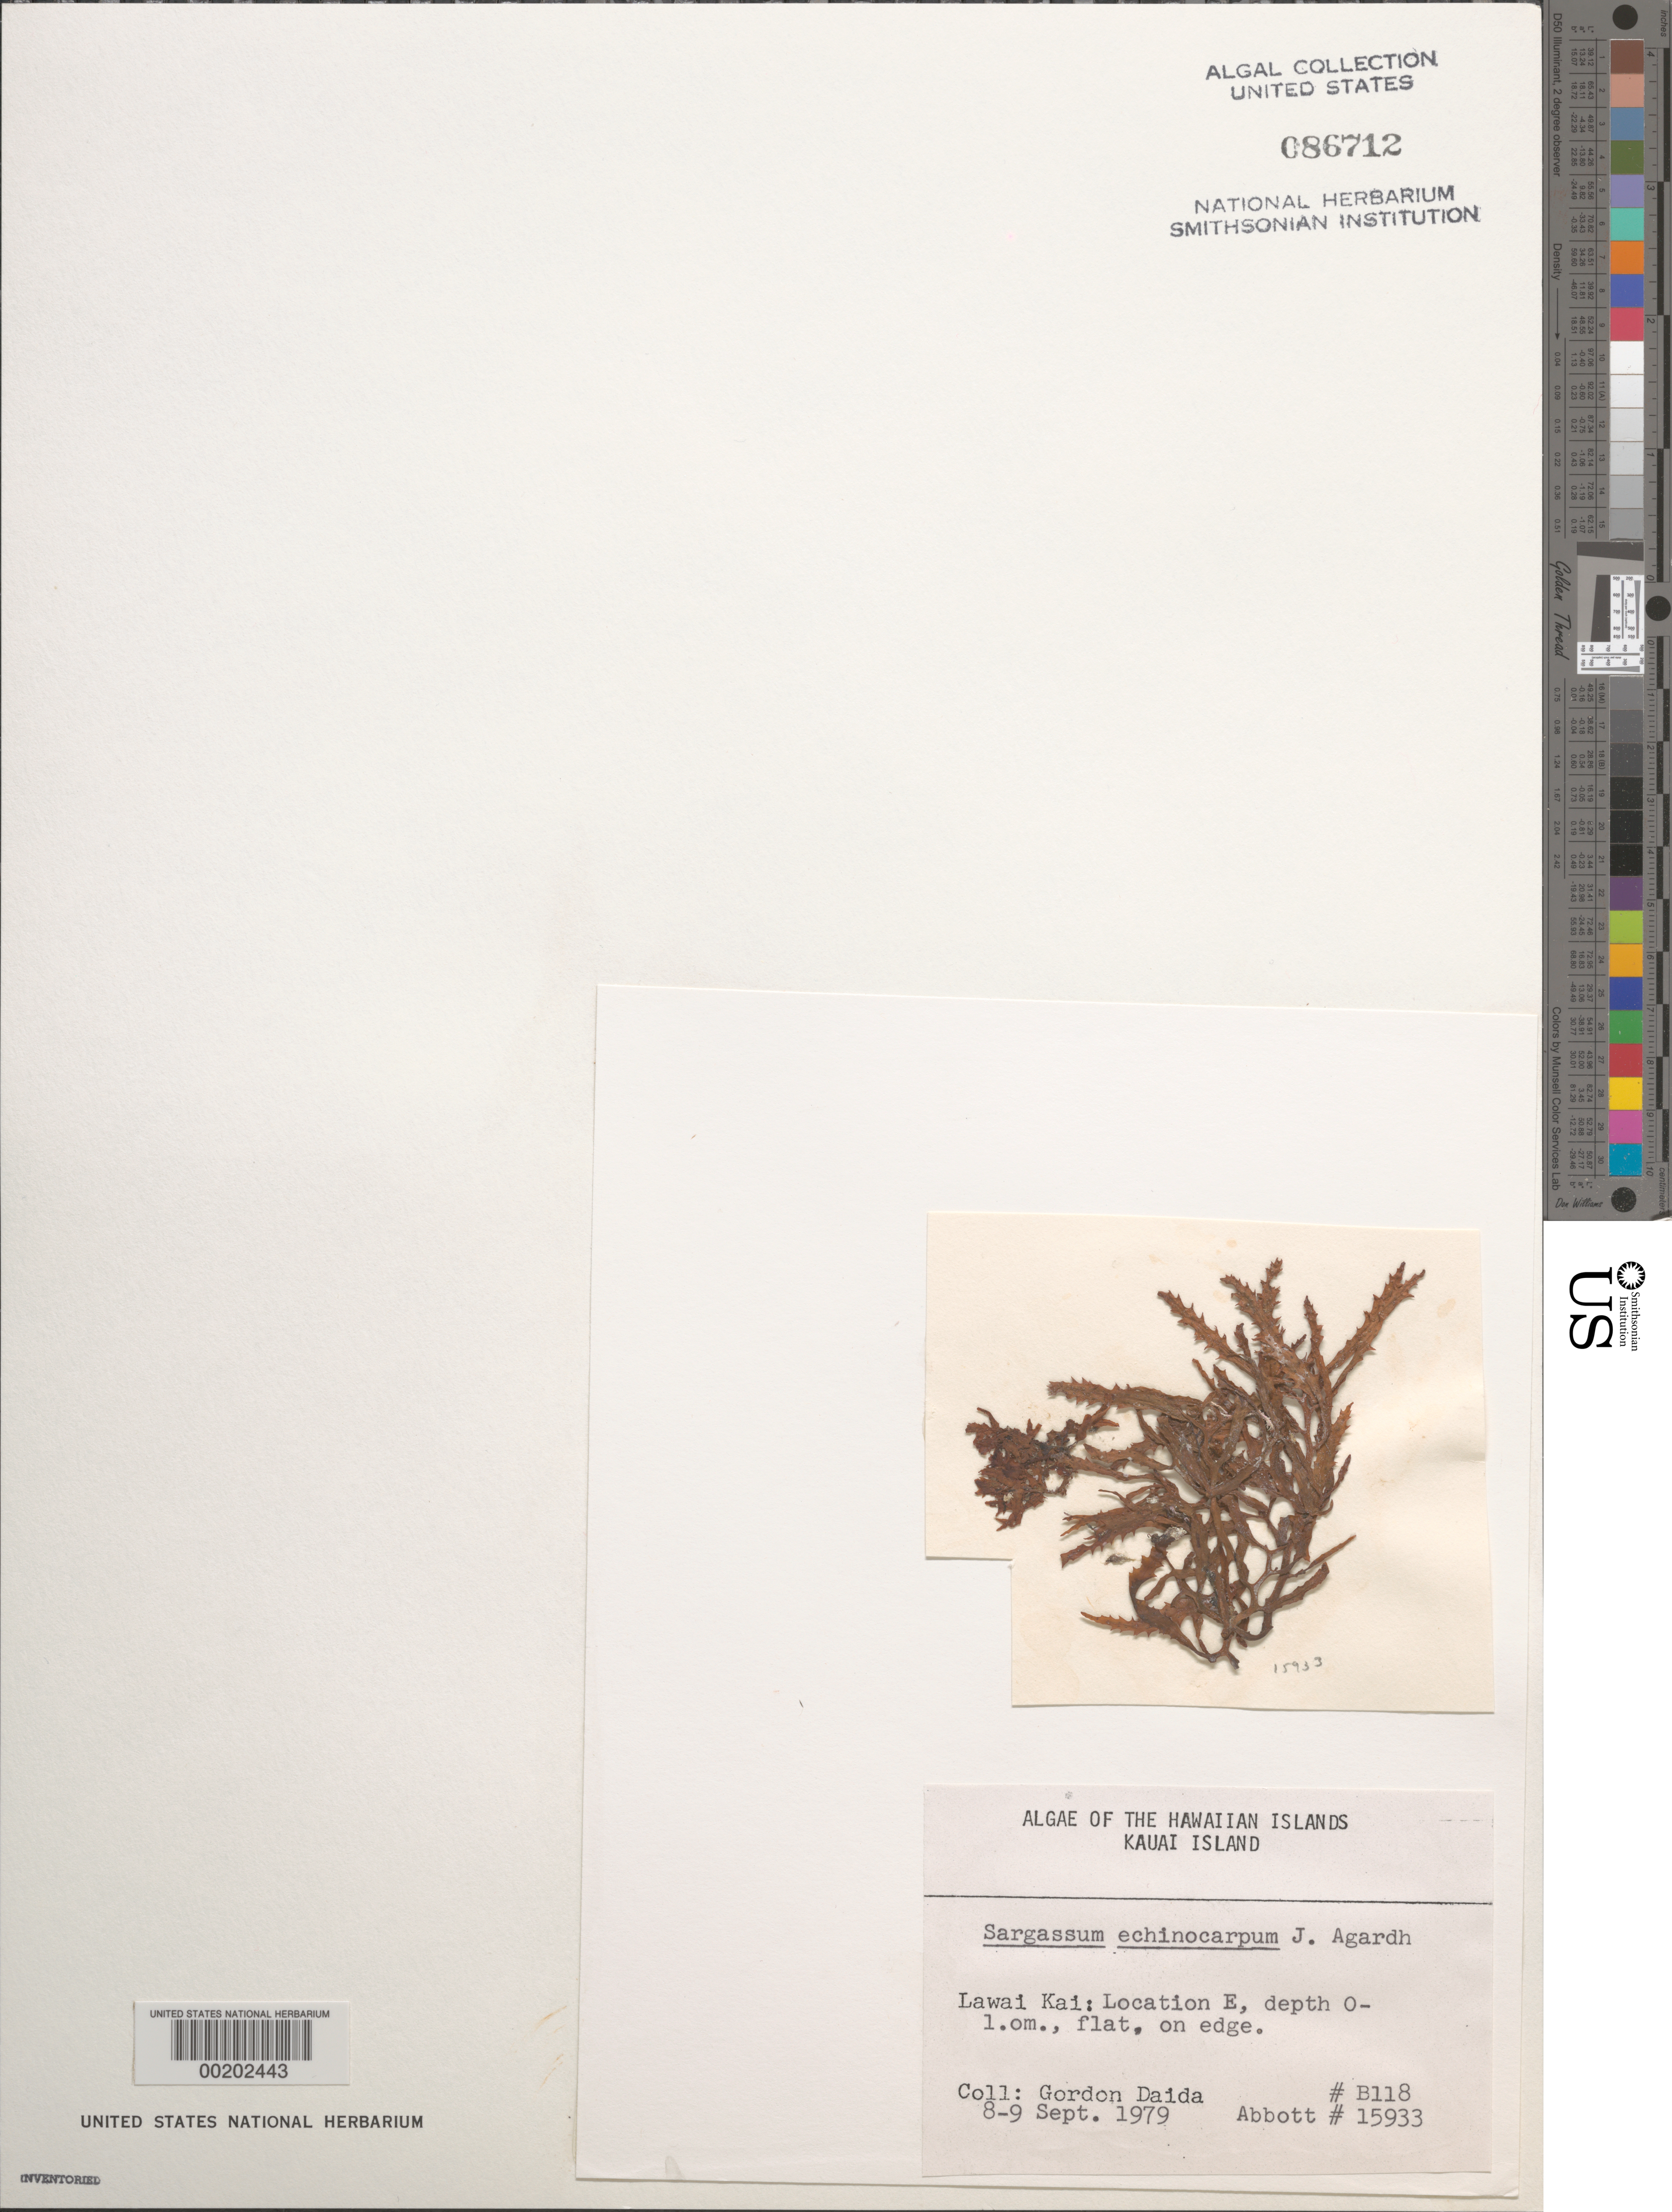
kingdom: Chromista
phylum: Ochrophyta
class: Phaeophyceae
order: Fucales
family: Sargassaceae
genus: Sargassum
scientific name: Sargassum aquifolium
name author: (Turner) C. Agardh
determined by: Algae name updating Project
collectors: G. Daida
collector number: B118 & IAA 15933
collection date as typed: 08 Sep 1979 to 09 Sep 1979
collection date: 1979-09-08/1979-09-09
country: United States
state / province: Hawaii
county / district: Kaui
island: Kaua'i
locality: Lawai Kai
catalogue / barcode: US 86712